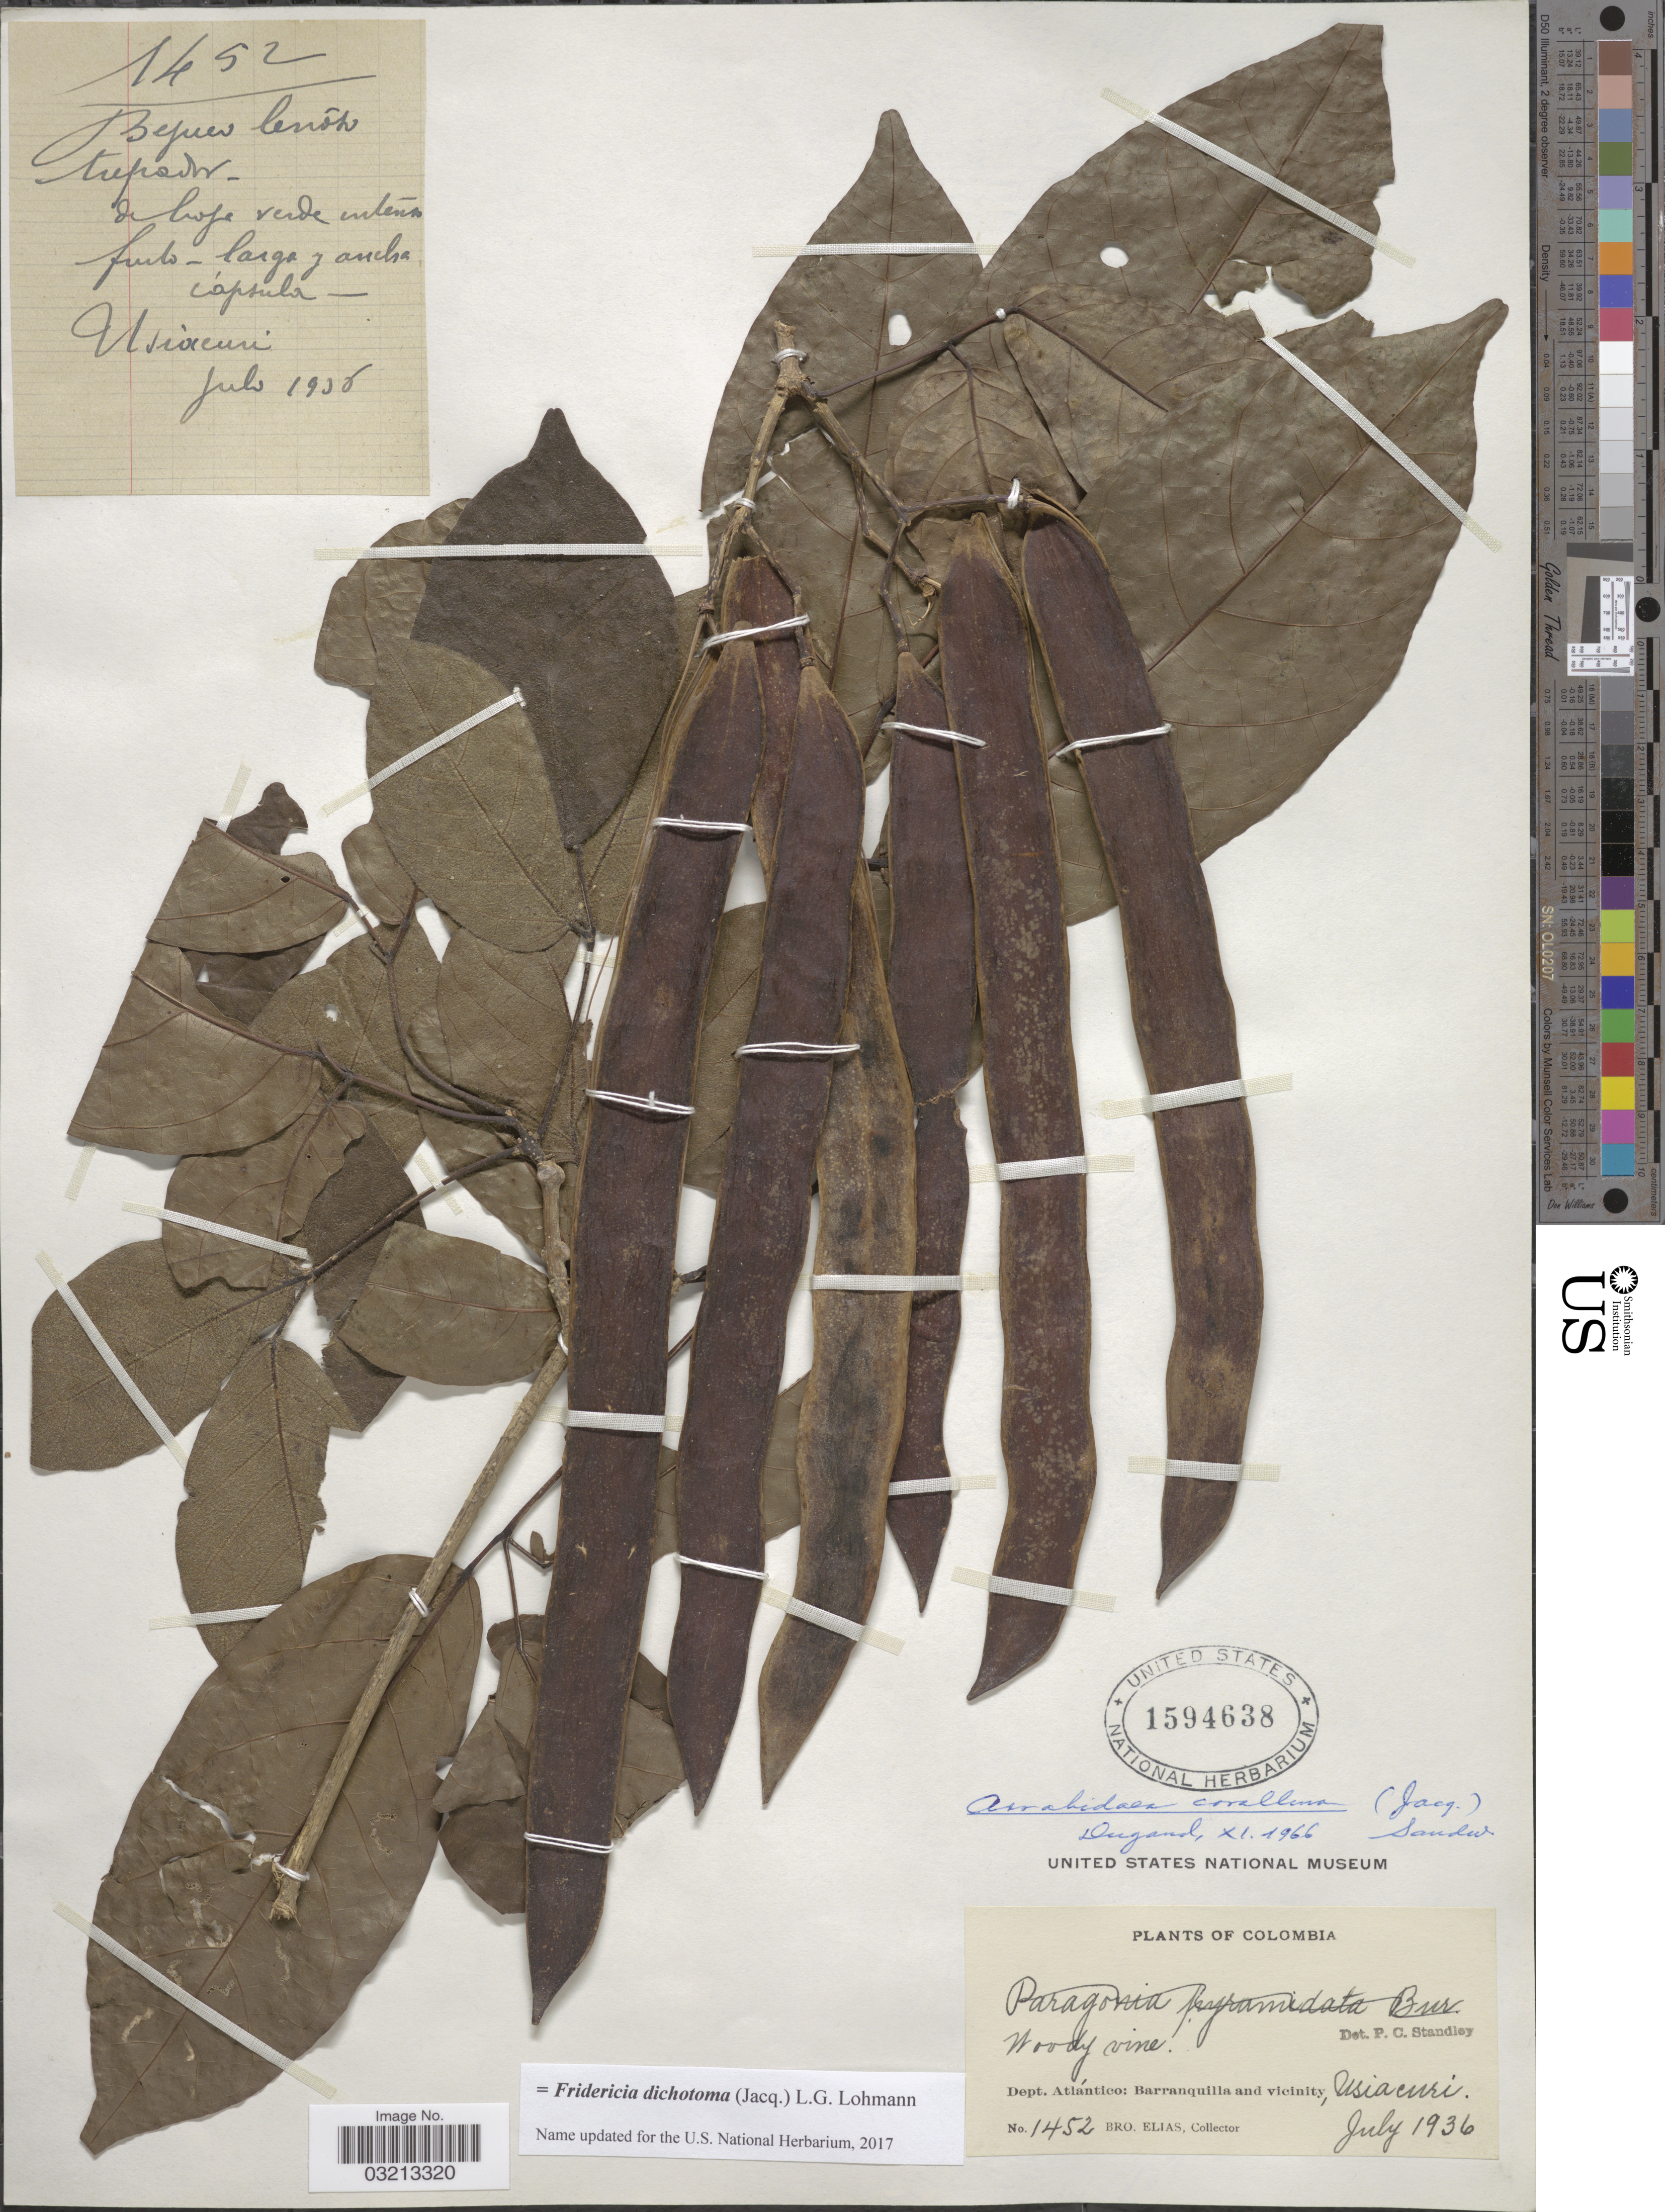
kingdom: Plantae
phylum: Tracheophyta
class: Magnoliopsida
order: Lamiales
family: Bignoniaceae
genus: Fridericia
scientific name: Fridericia dichotoma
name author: (Jacq.) L.G. Lohmann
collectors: Bro. Elias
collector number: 1452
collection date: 1936-07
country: Colombia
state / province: Atlántico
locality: Dept. Atlántico: Barranquilla and vicinity, Usiacuri.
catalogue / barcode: US 1594638